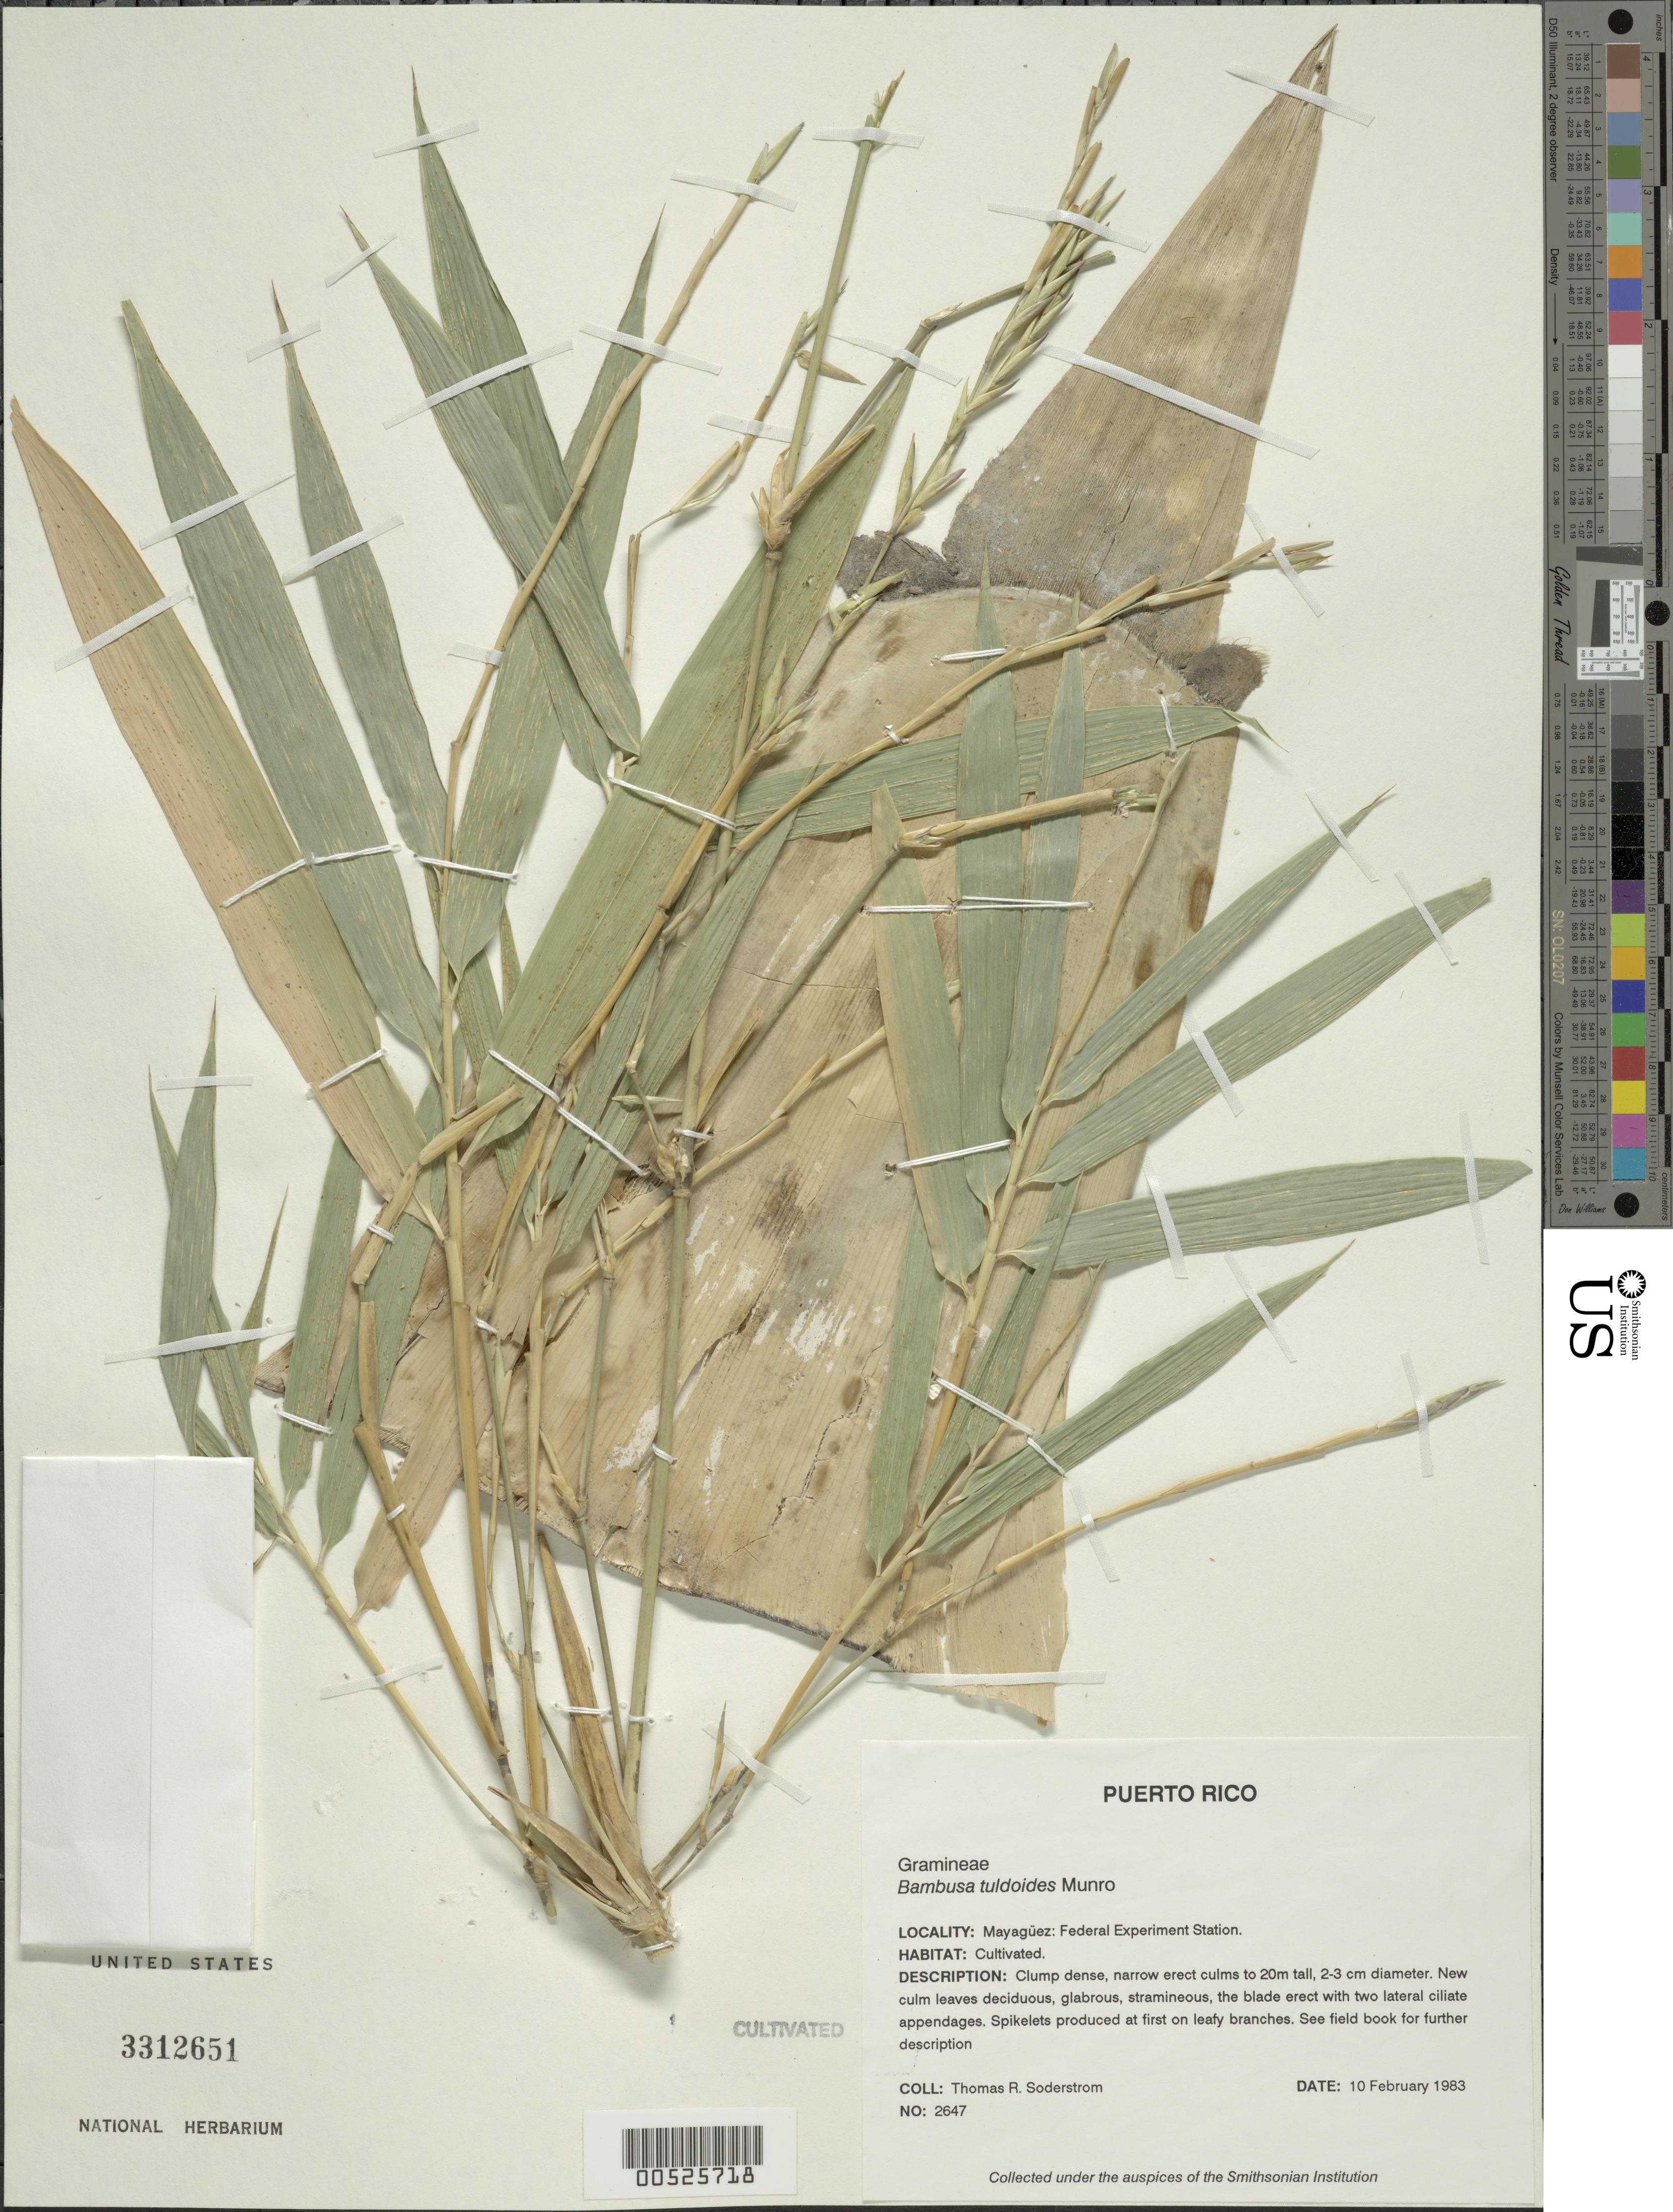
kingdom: Plantae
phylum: Tracheophyta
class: Liliopsida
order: Poales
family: Poaceae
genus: Bambusa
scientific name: Bambusa tuldoides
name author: Munro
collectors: T. R. Soderstrom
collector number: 2647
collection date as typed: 10 Feb 1983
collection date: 1983-02-10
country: Puerto Rico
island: Greater Antilles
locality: Mayaguez; federal experiment station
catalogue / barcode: US 3312651